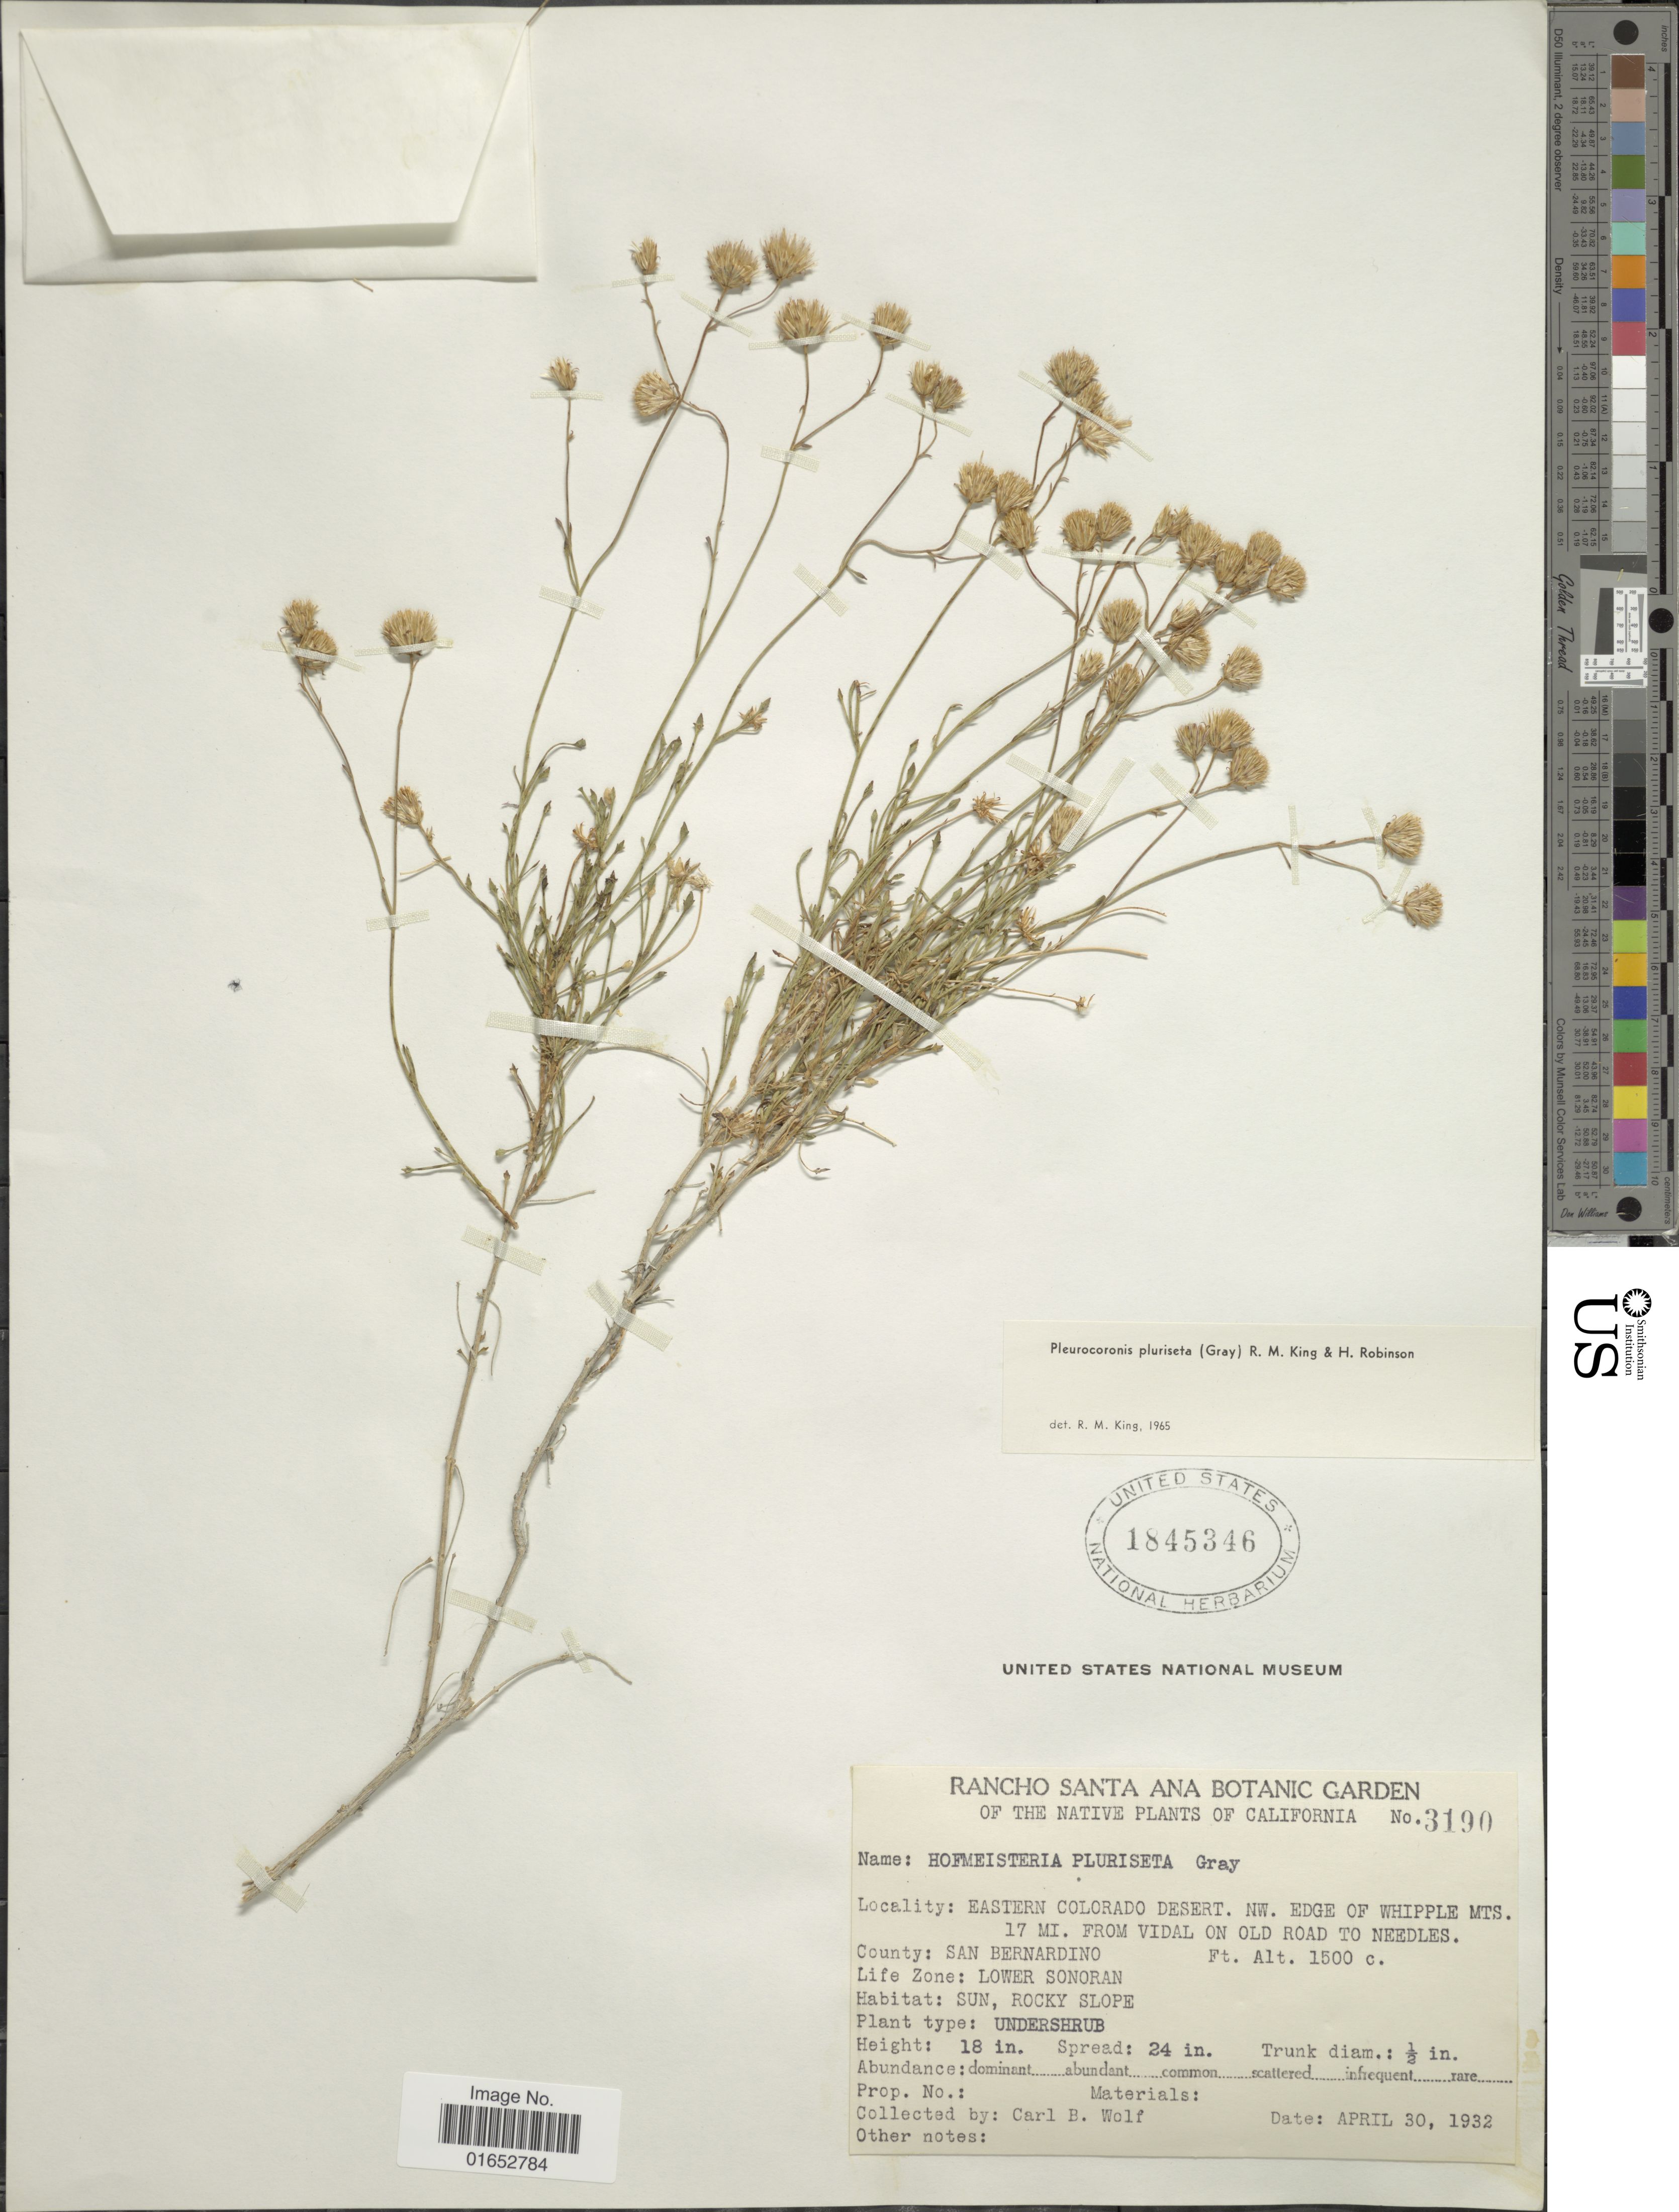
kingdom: Plantae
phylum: Tracheophyta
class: Magnoliopsida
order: Asterales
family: Asteraceae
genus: Pleurocoronis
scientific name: Pleurocoronis pluriseta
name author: (A. Gray) R.M. King & H. Rob.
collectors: C. B. Wolf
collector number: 3190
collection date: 1932-04-30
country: United States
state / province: California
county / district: San Bernardino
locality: Eastern Colorado Desert, NW. Edge of Whipple Mts., 17 mi from Vidal on Old Road to Needles, County: San Bernardino, Life Zone: Lower Sonoran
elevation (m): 457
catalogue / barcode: US 1845346